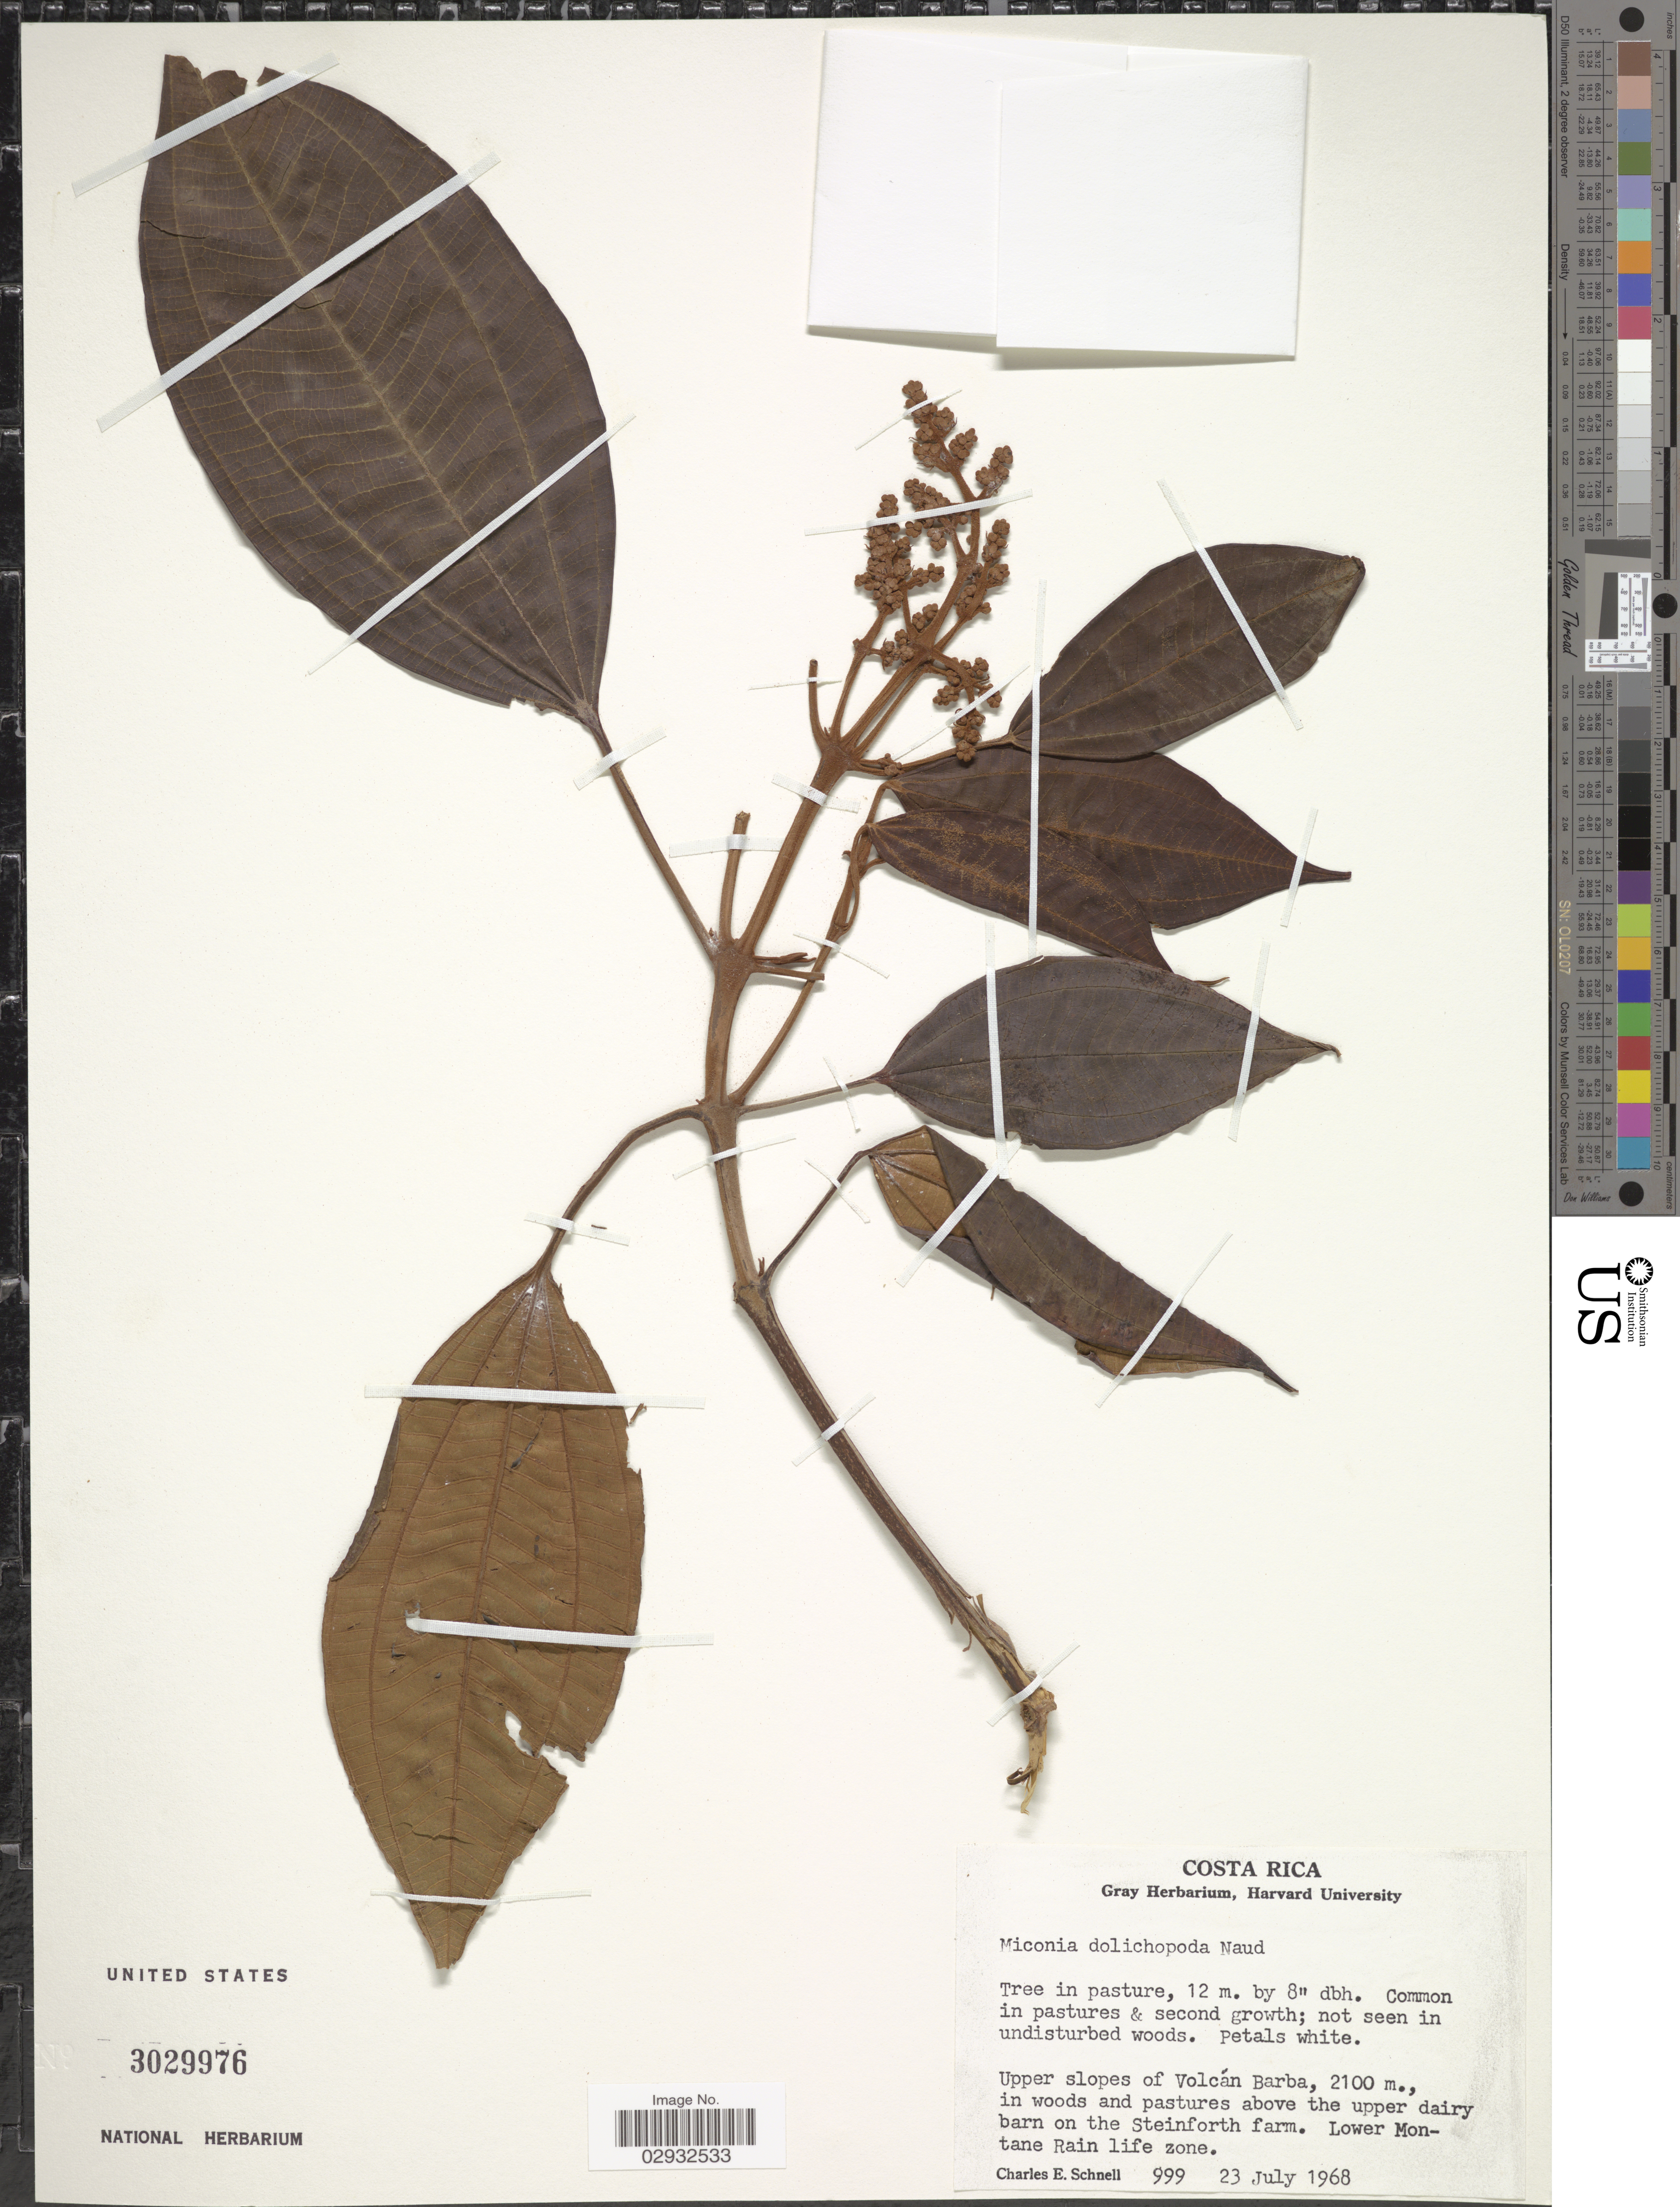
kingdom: Plantae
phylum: Tracheophyta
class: Magnoliopsida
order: Myrtales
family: Melastomataceae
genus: Miconia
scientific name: Miconia dolichopoda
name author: Naudin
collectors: C. Schnell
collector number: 999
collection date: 1968-07-23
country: Costa Rica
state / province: Heredia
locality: Upper slopes of Volcán Barba, above the upper dairy barn on the Steinforth farm. Lower Montane Rain life zone.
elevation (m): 2100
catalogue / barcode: US 3029976